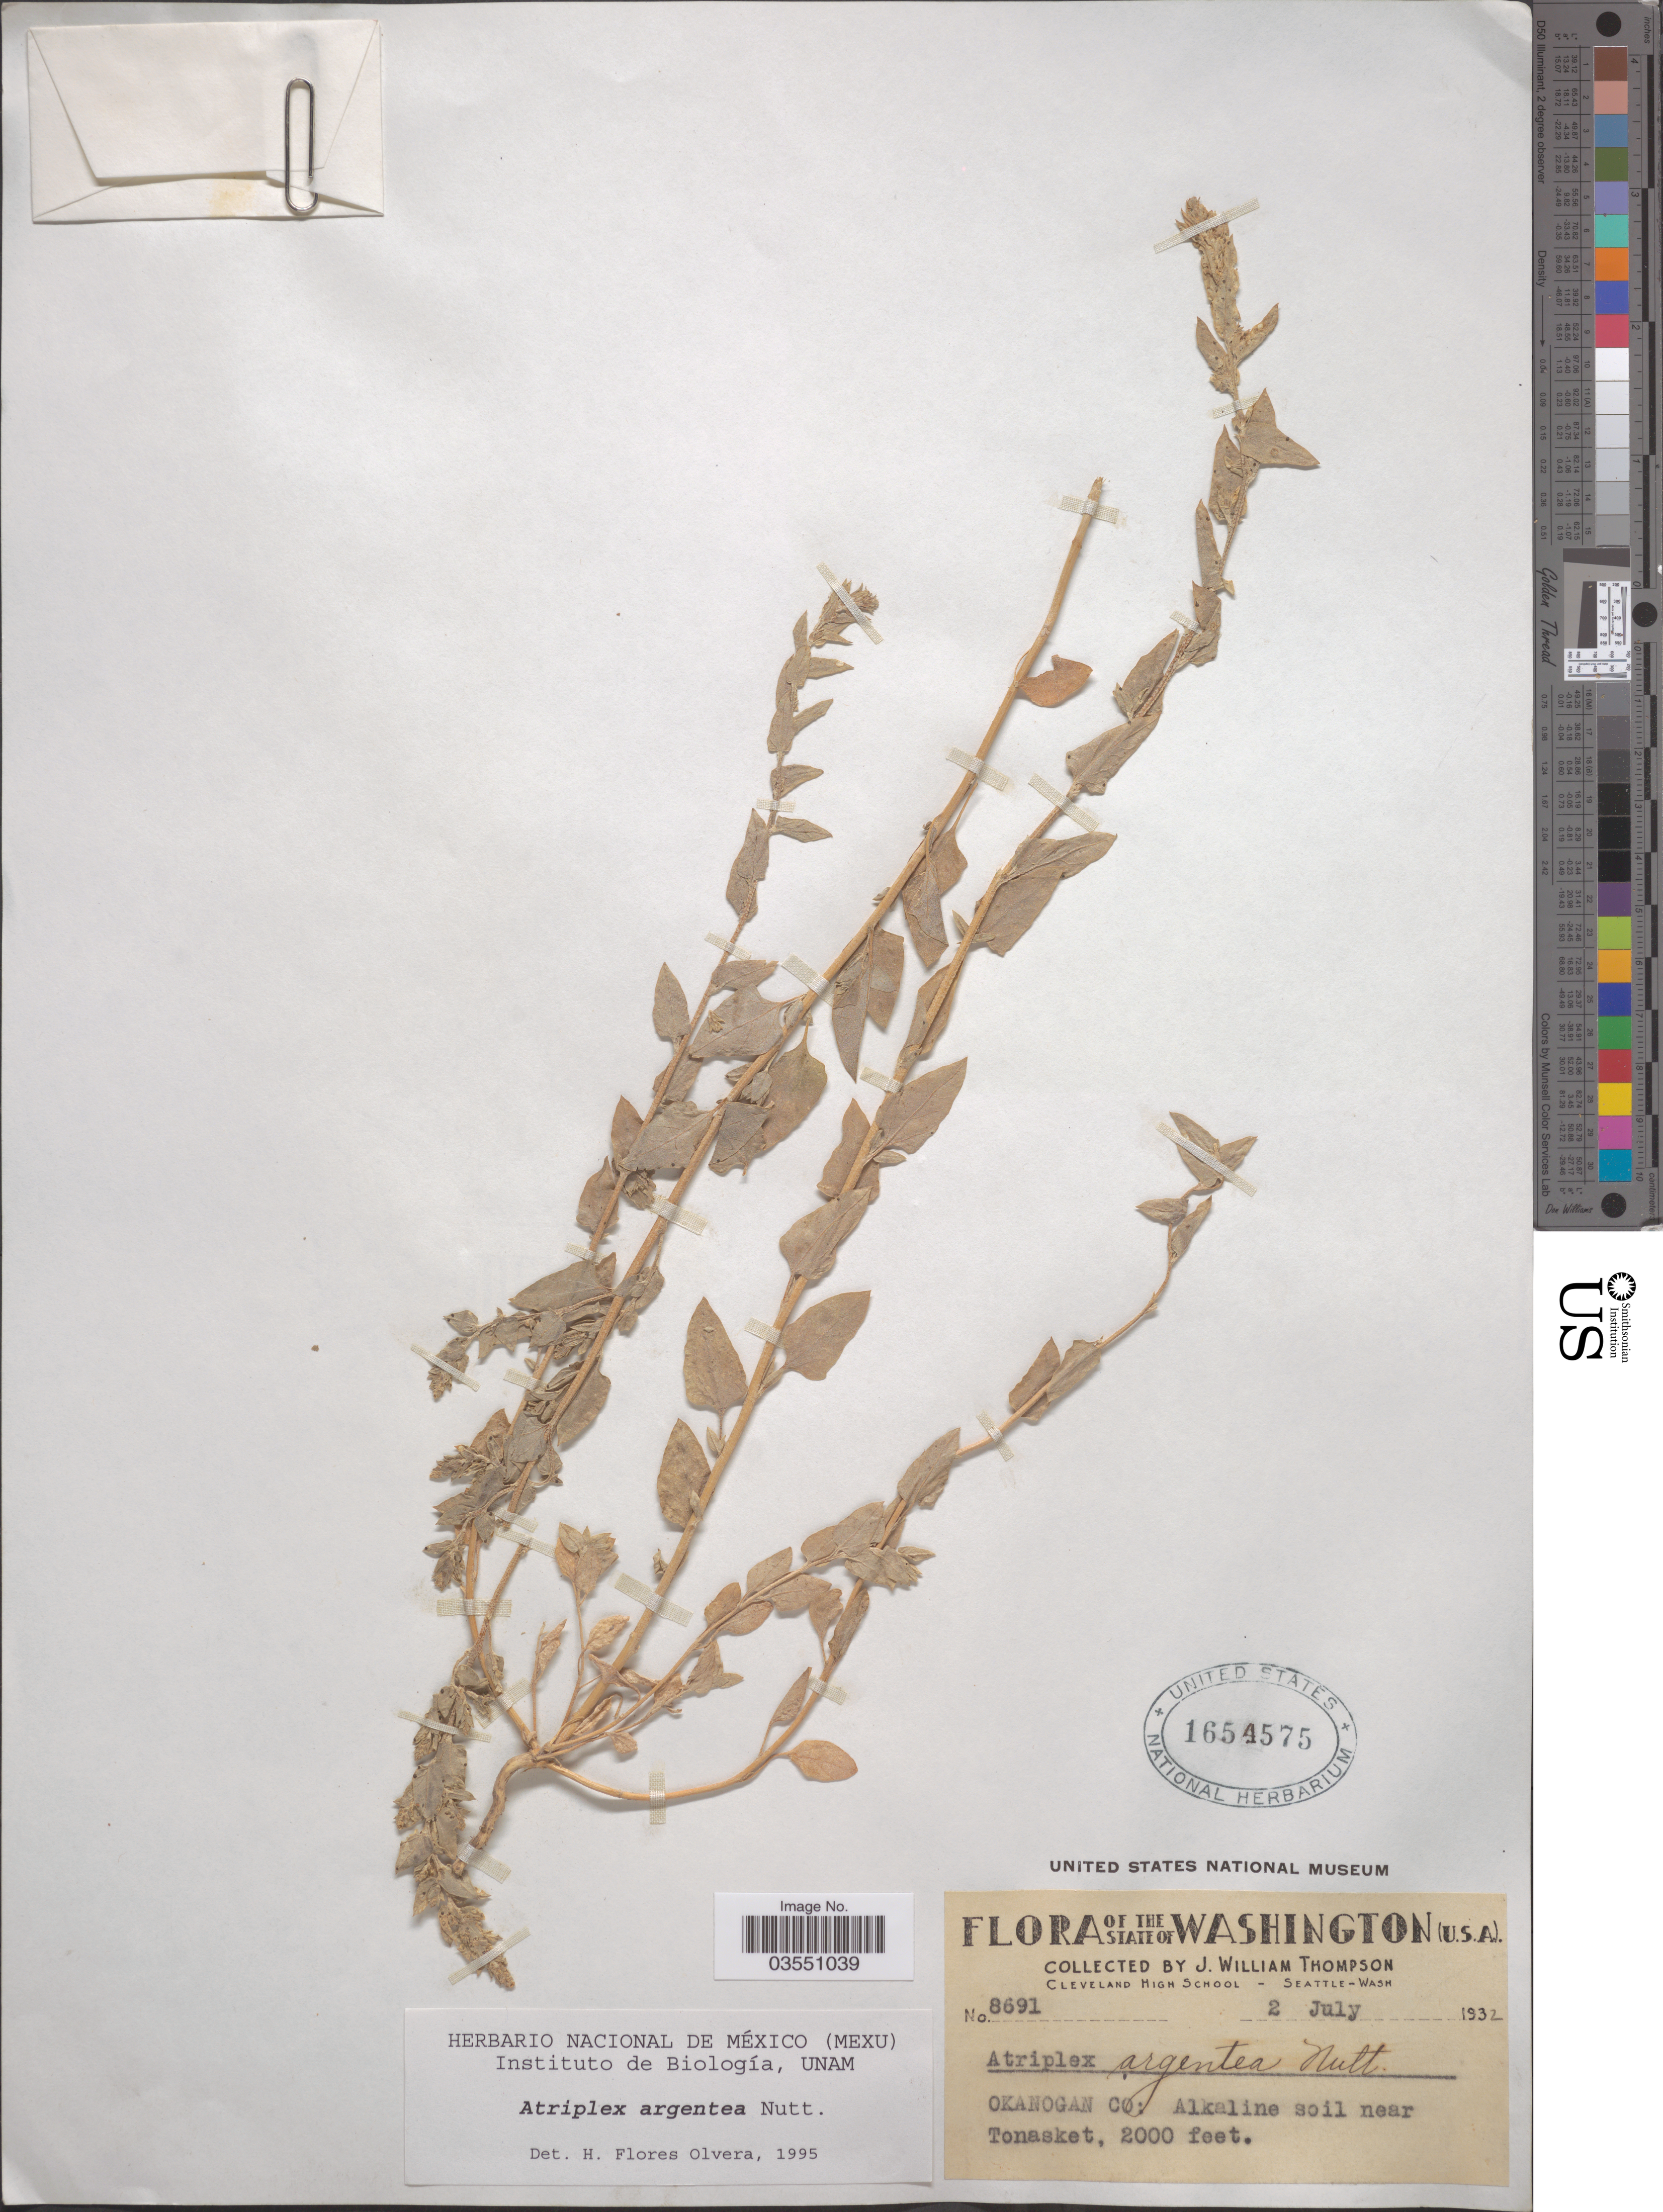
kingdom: Plantae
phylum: Tracheophyta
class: Magnoliopsida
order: Caryophyllales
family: Amaranthaceae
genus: Atriplex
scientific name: Atriplex argentea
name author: Nutt.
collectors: J. W. Thompson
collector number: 8691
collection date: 1932-07-02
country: United States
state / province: Washington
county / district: Okanogan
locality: Okanogan Co: Alkaline soil near Tonasket.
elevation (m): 610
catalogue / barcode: US 1654575